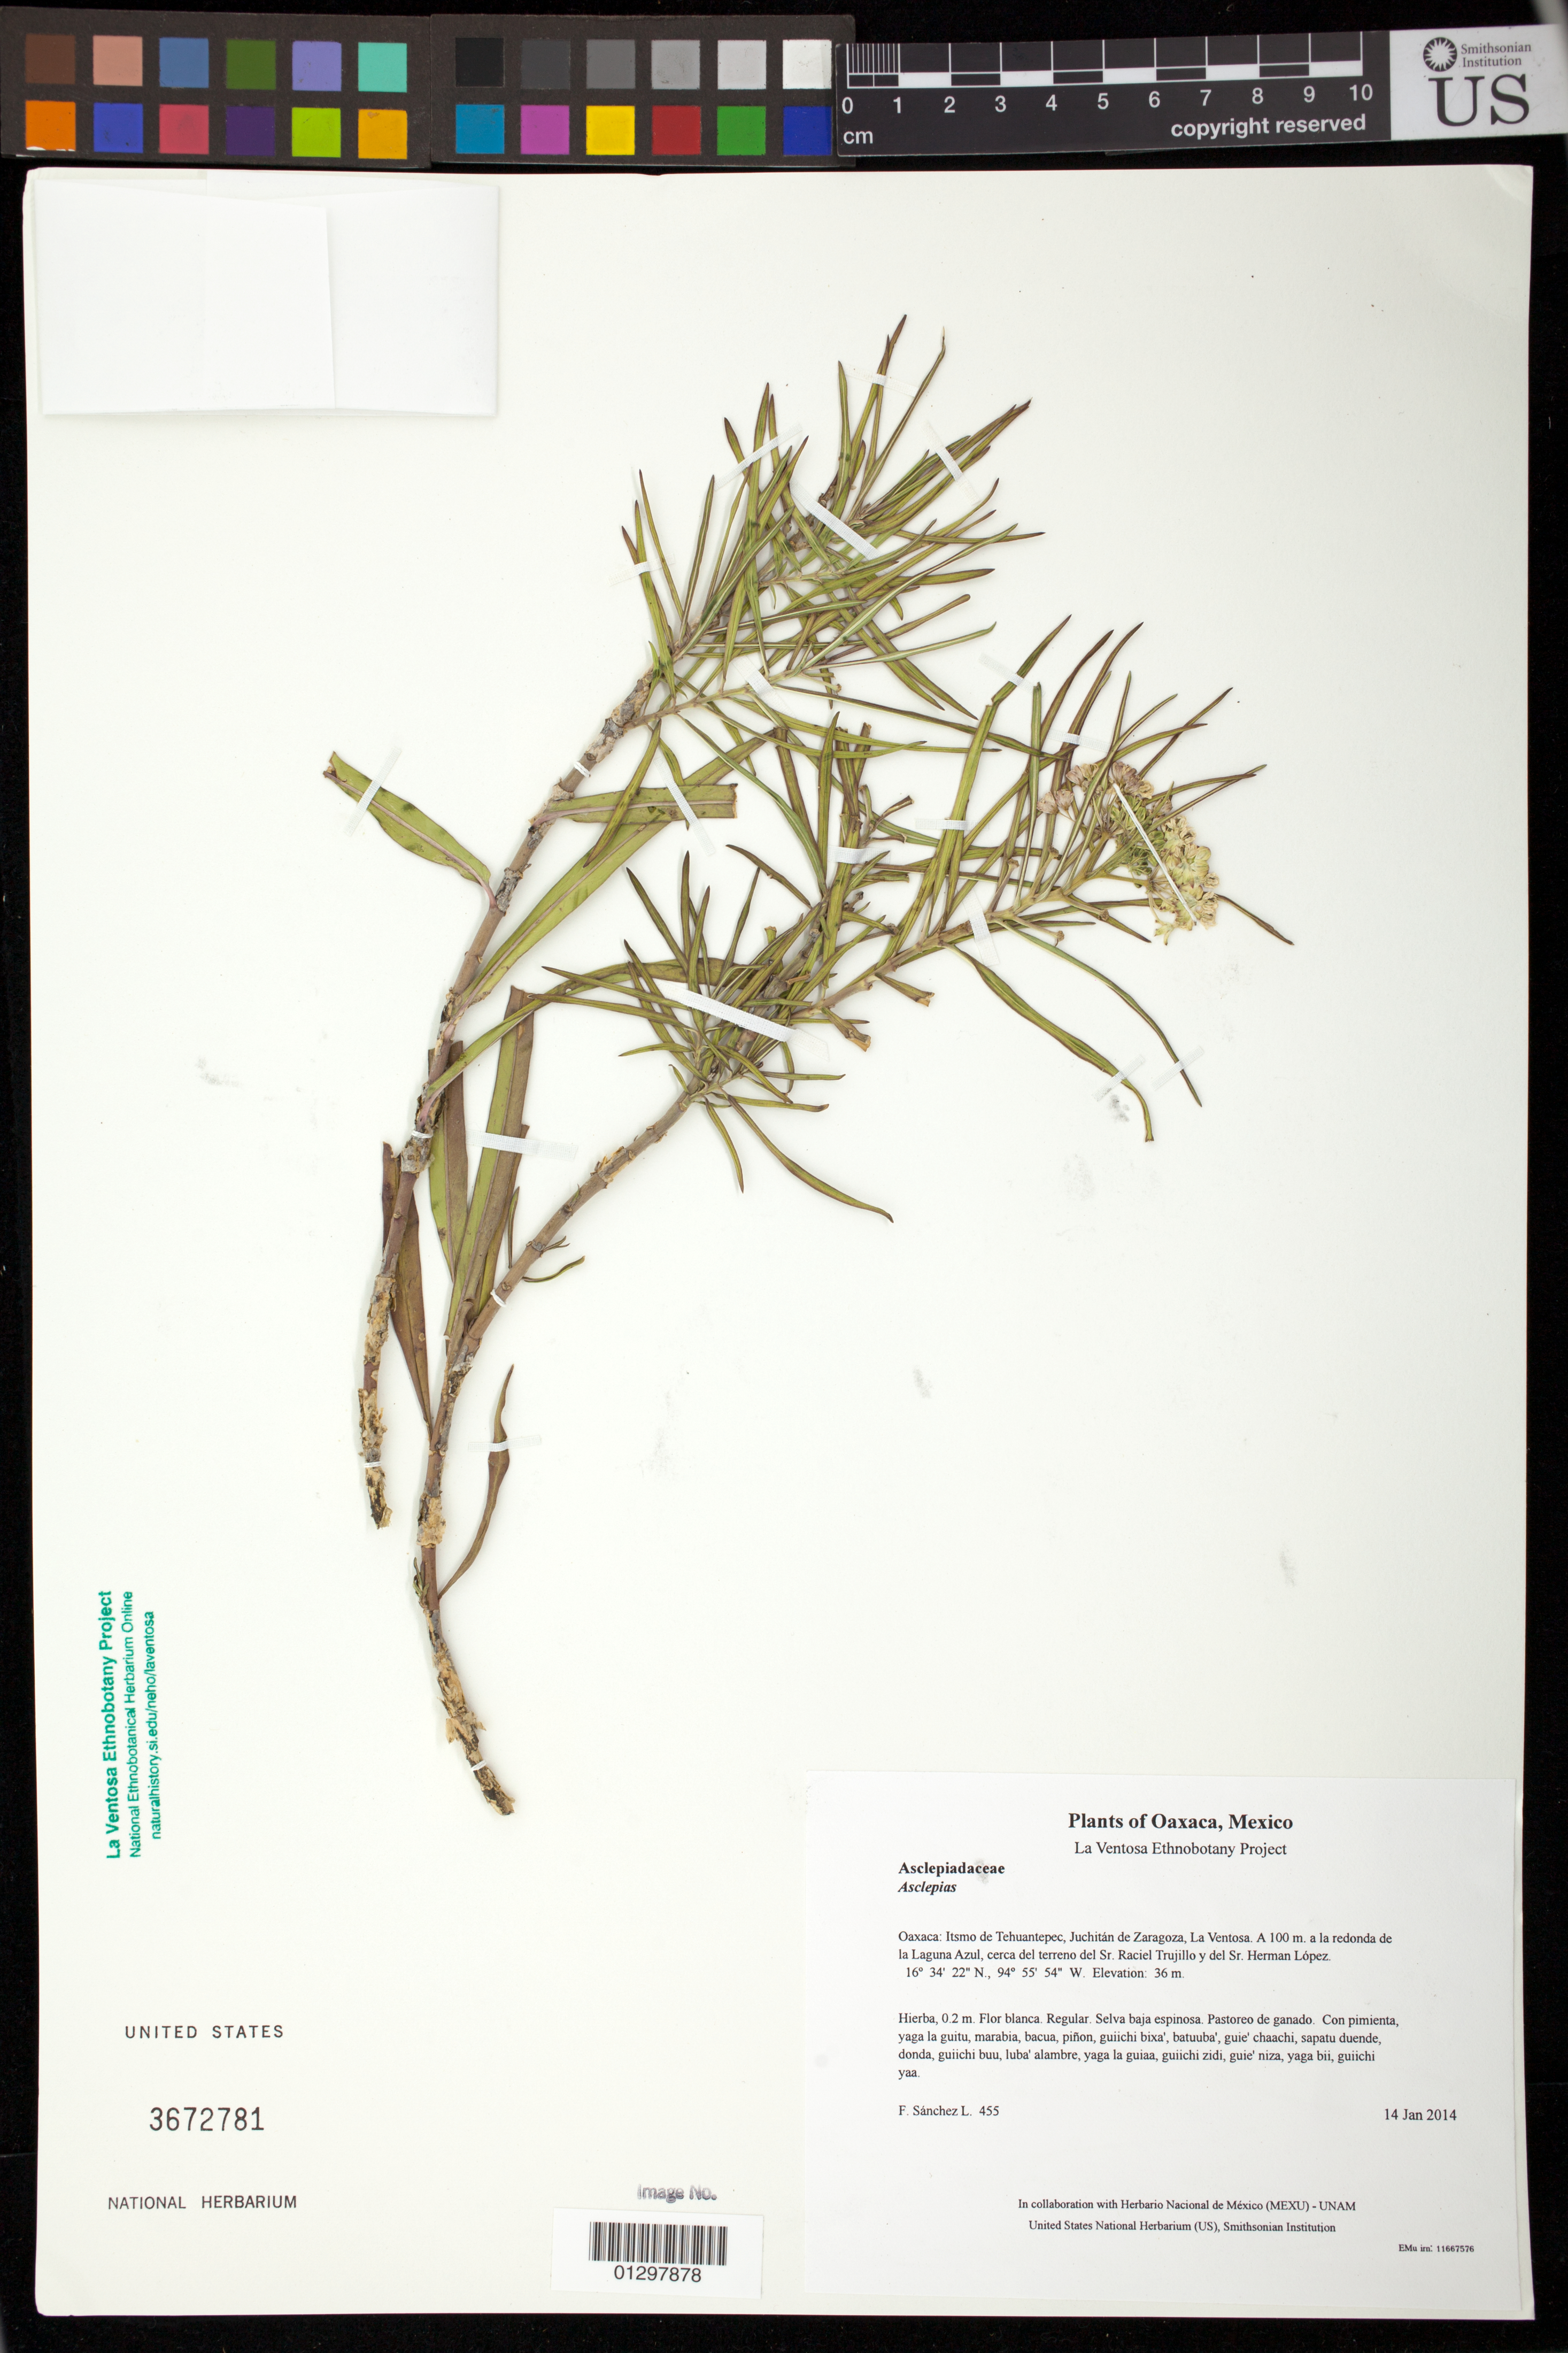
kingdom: Plantae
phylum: Tracheophyta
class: Magnoliopsida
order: Gentianales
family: Apocynaceae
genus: Asclepias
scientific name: Asclepias woodsoniana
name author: Standl. & Steyerm.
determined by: Lozada, L.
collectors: F. Sánchez L.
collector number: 455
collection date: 2014-01-14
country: Mexico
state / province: Oaxaca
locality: Itsmo de Tehuantepec, Juchitán de Zaragoza, La Ventosa. A 100 m. a la redonda de la Laguna Azul, cerca del terreno del Sr. Raciel Trujillo y del Sr. Herman López.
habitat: Selva baja espinosa. Pastoreo de ganado.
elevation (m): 36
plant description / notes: MEXU, SERO, US; Guixi bandaga. 0.2 m. Guie' naquichi'. Nuu.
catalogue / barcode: US 3672781